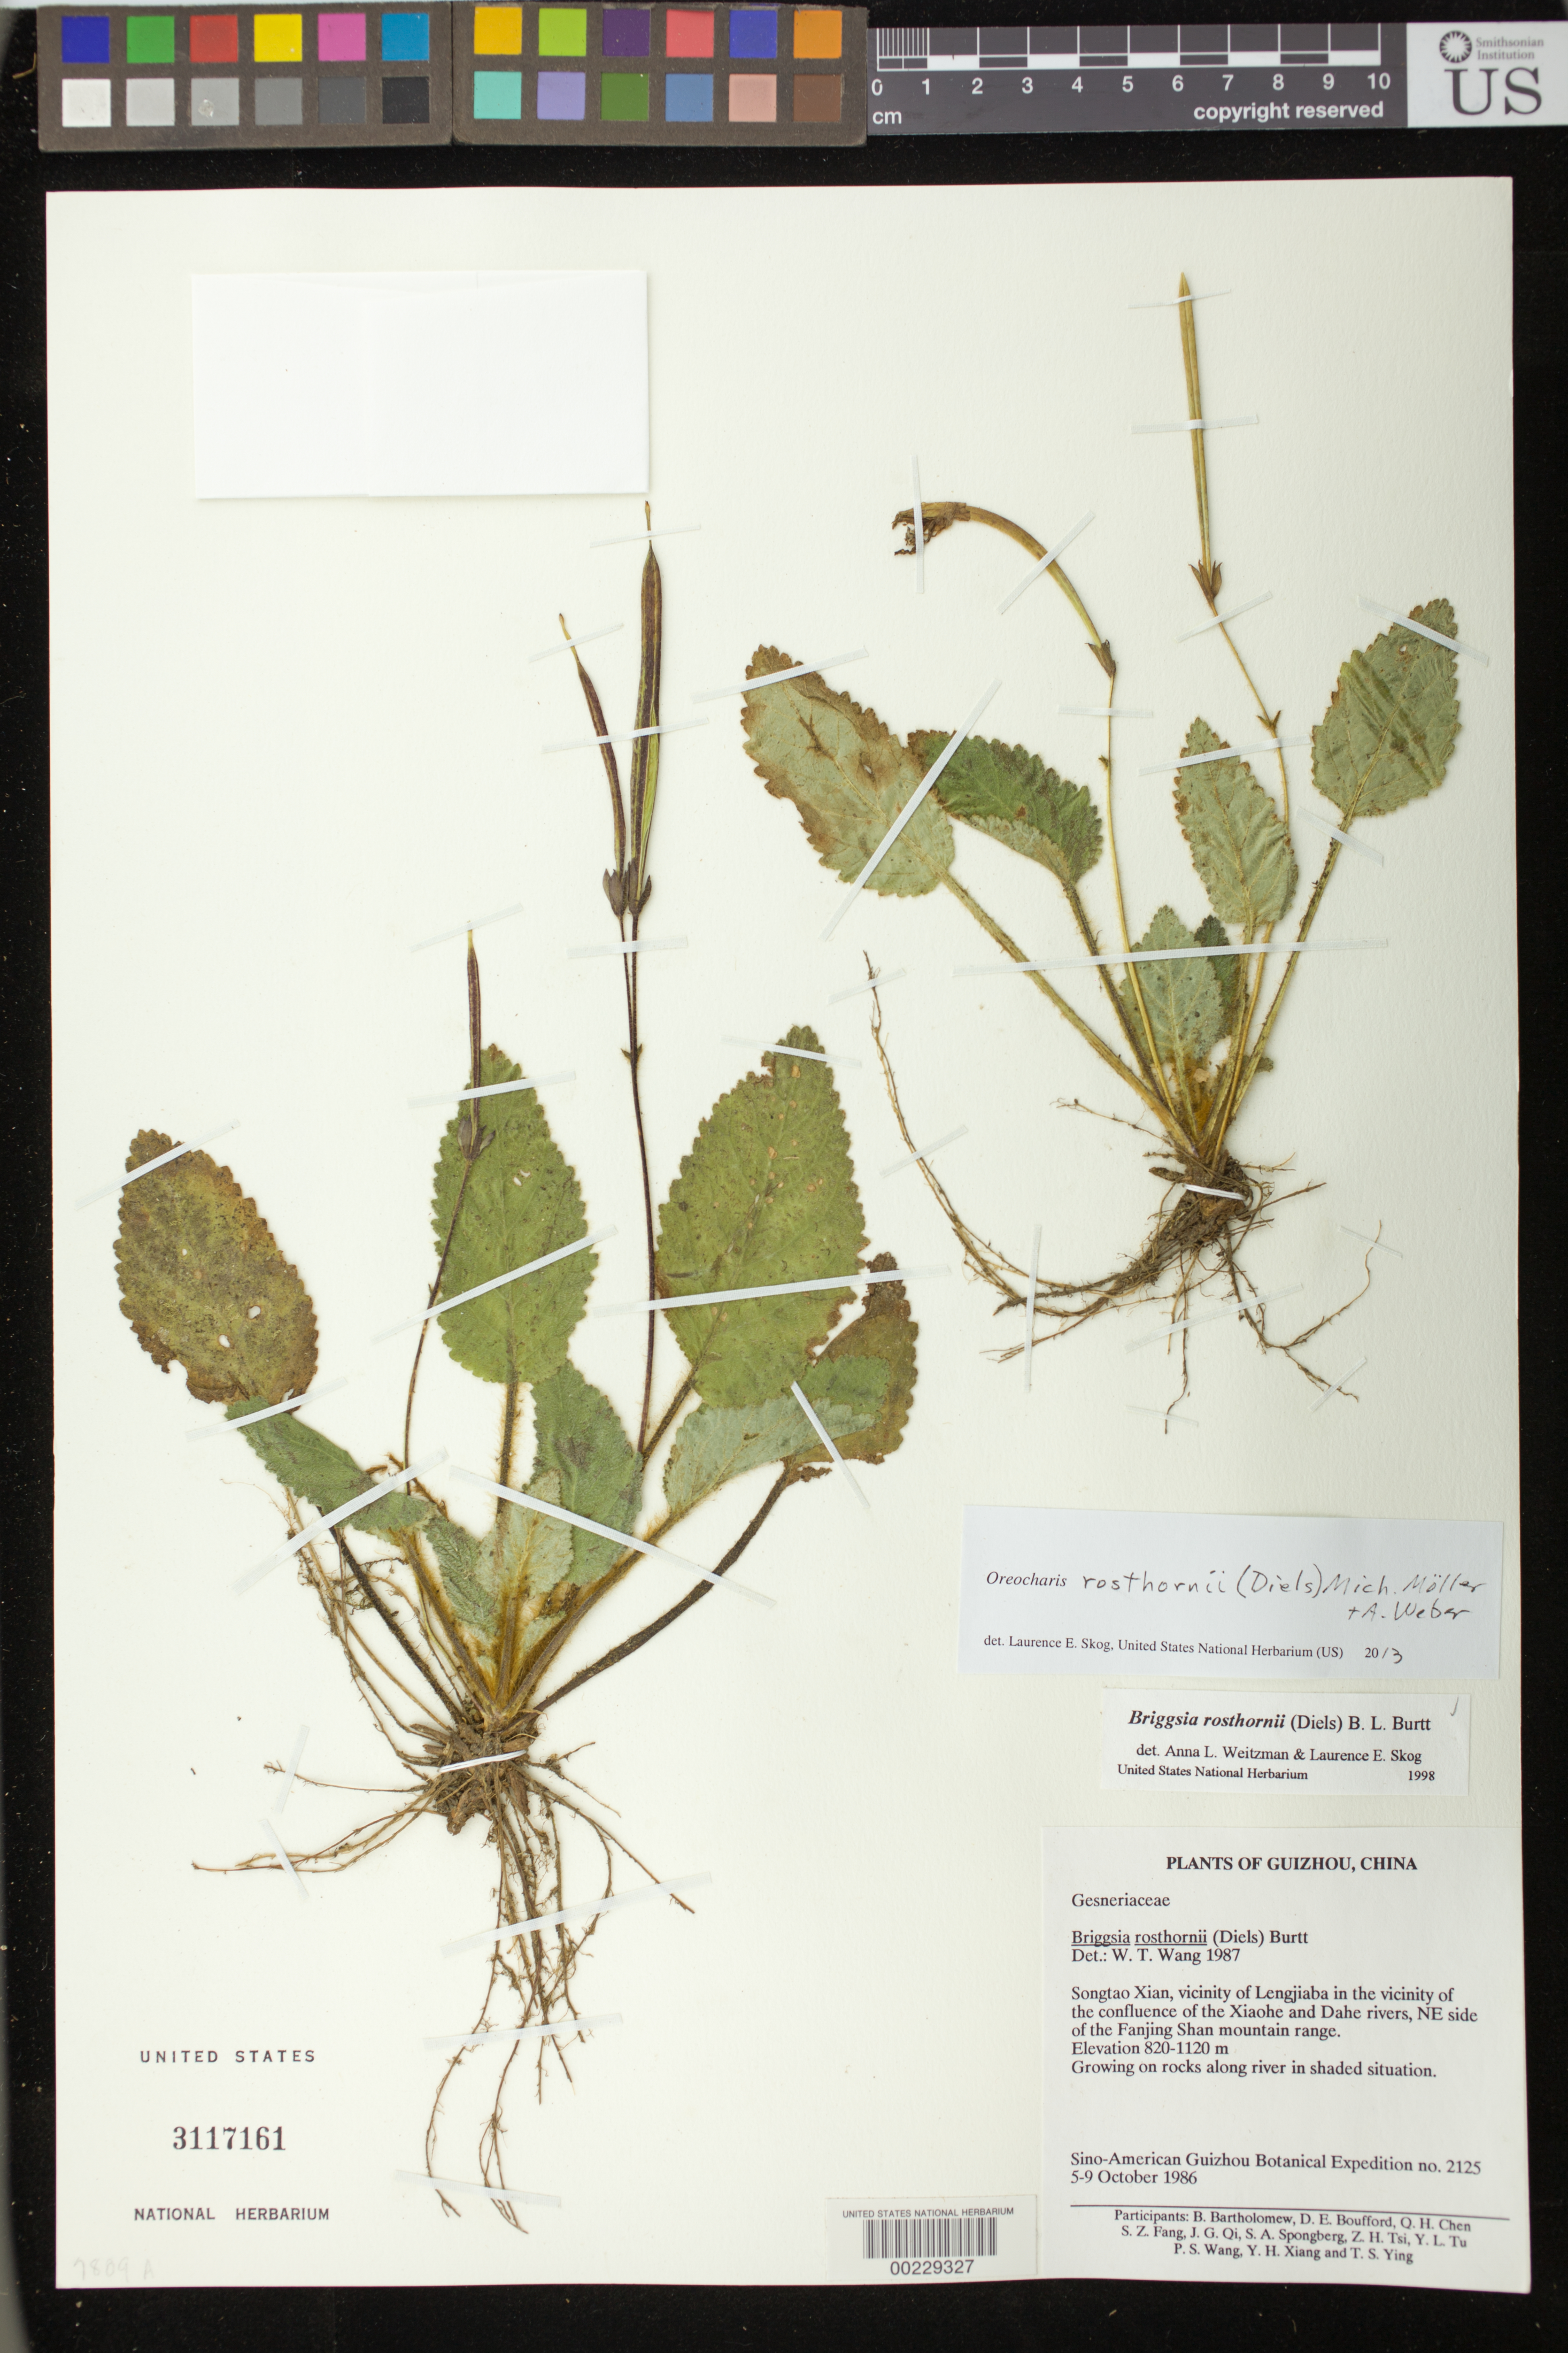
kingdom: Plantae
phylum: Tracheophyta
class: Magnoliopsida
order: Lamiales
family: Gesneriaceae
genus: Oreocharis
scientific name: Oreocharis rosthornii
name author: (Diels) Mich. Möller & A. Weber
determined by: Skog, Laurence E.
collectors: Sino-Amer. Guizhou Bot. Exped.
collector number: S-AGBE 2125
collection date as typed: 05-09 Oct 1986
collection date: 1986-10-05/1986-10-09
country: China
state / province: Guizhou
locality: Songtao xian, vicinity of lengjiaba in vicinity of confluence of xiaohe & dahe rivers, ne side of the fanjing shan mountain rang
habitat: Growing on rocks along river in shaded situation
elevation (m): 820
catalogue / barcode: US 3117161